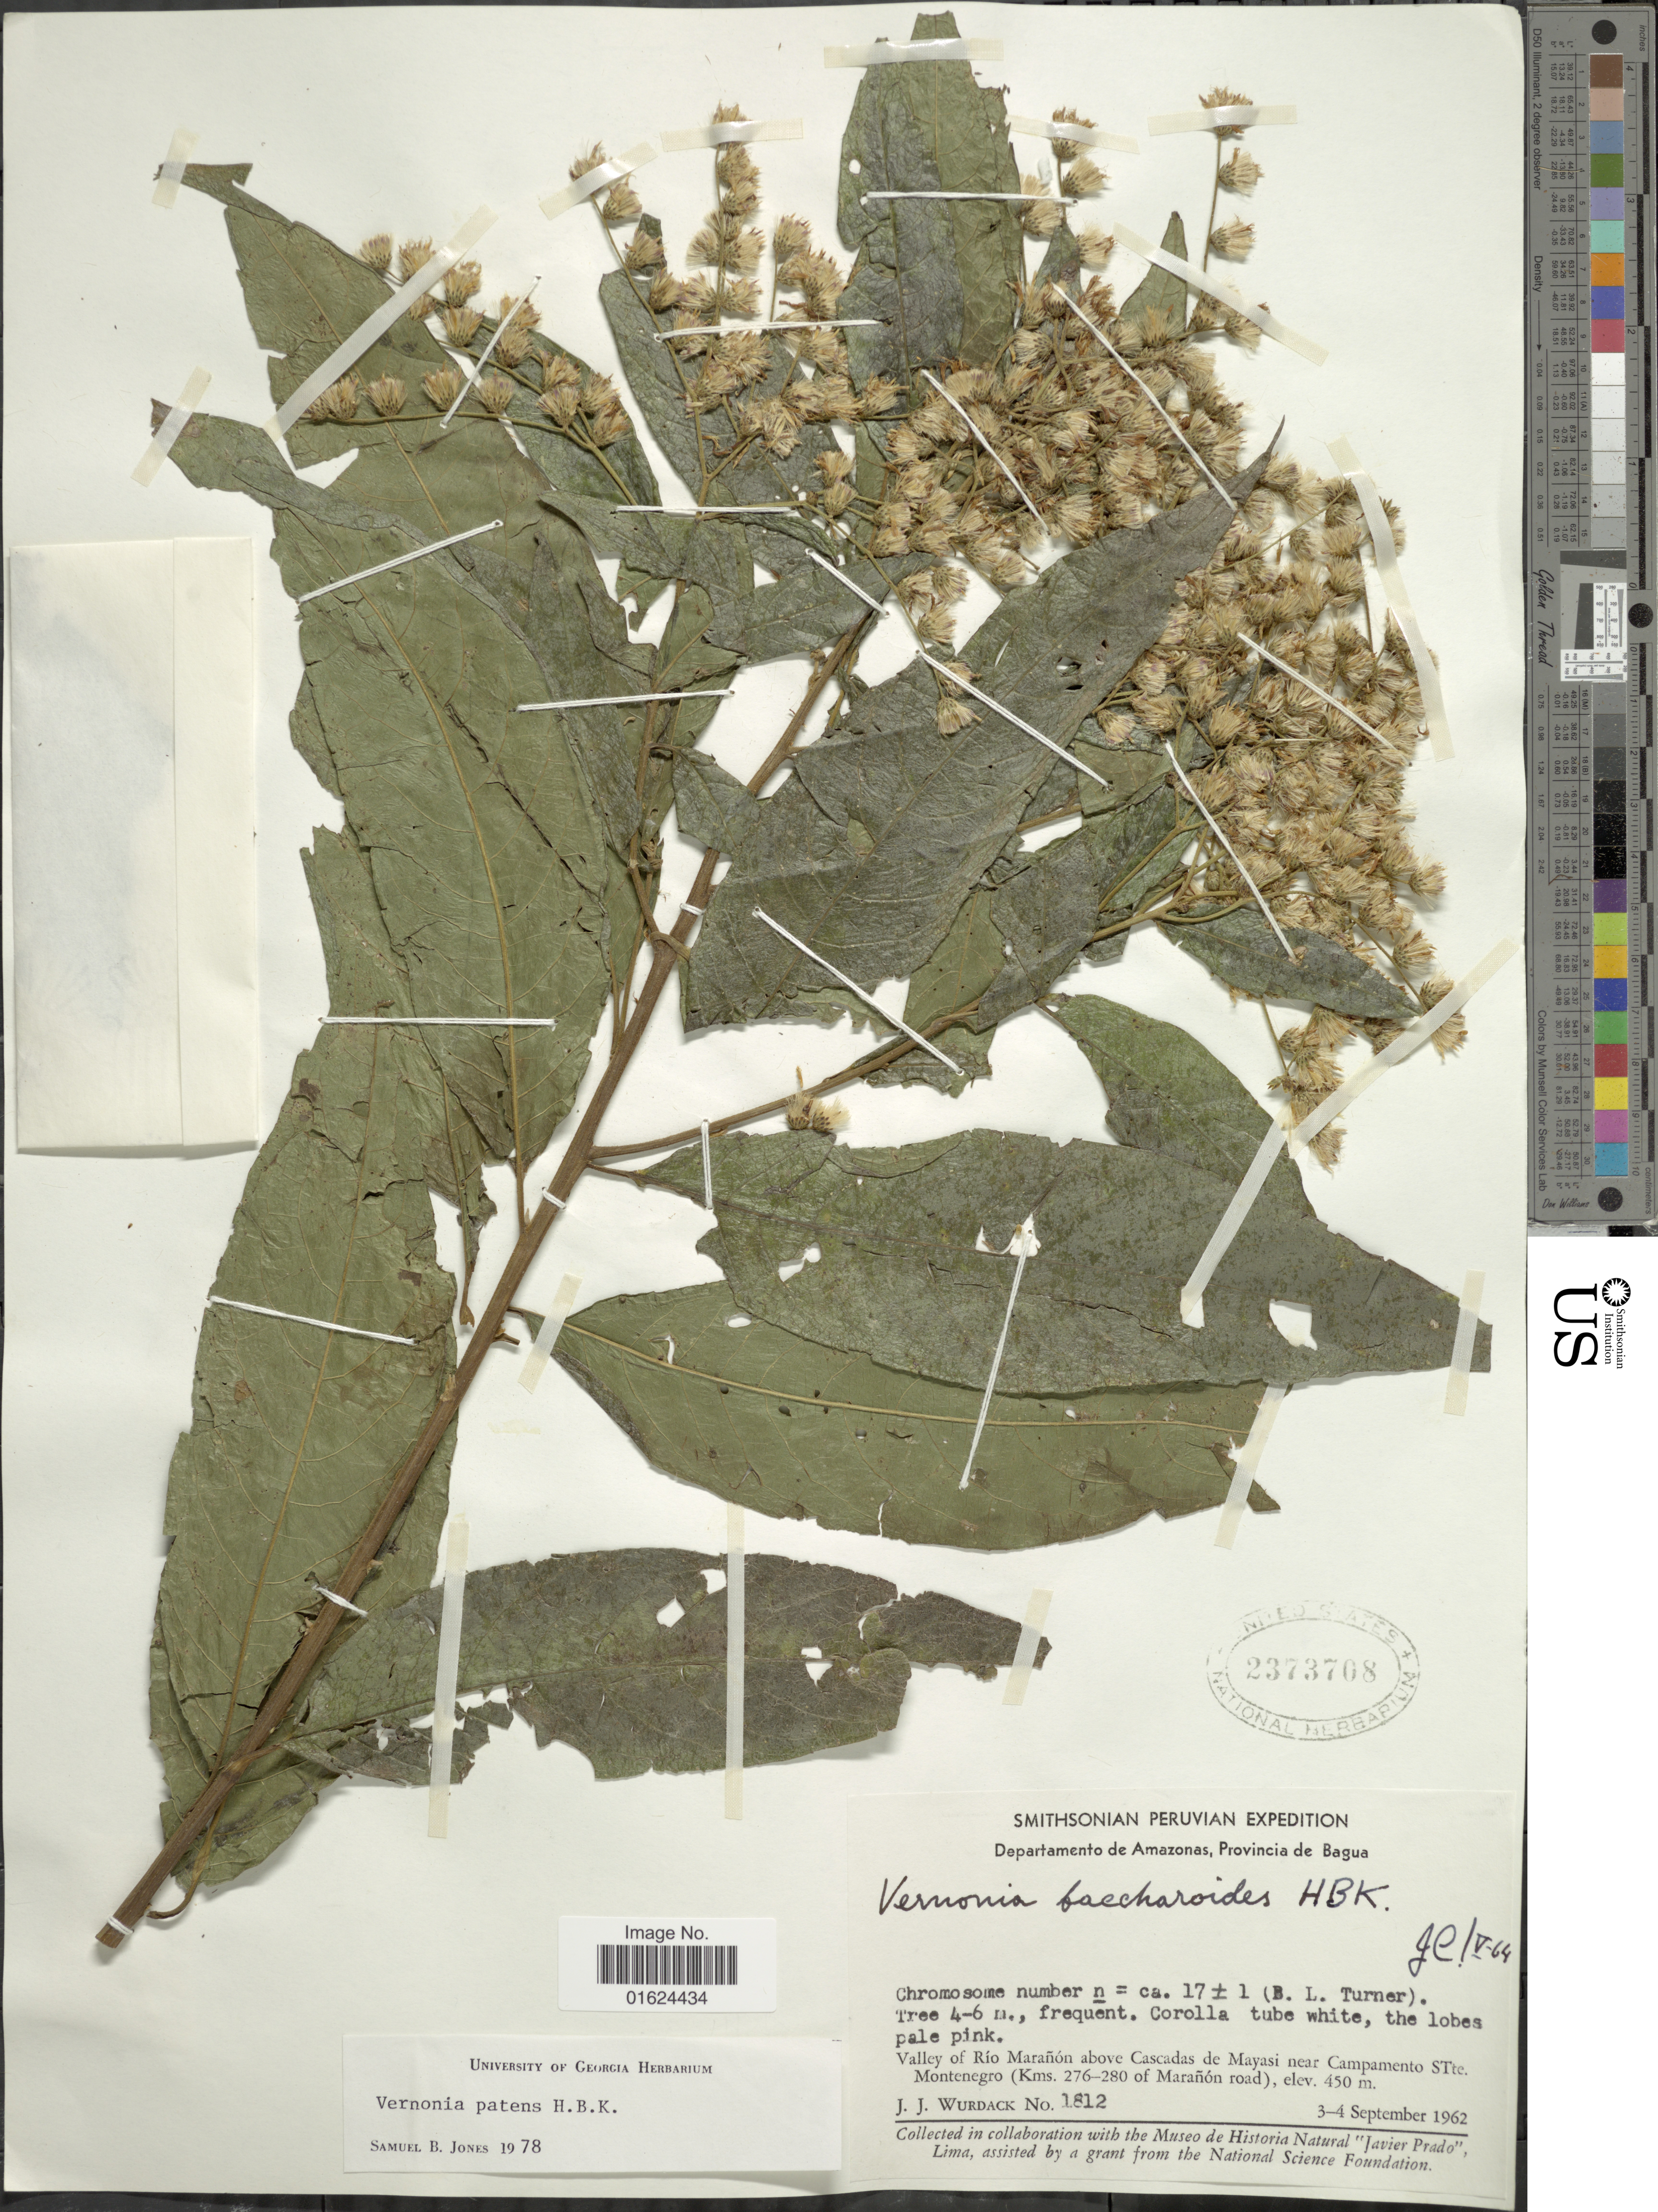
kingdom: Plantae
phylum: Tracheophyta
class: Magnoliopsida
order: Asterales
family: Asteraceae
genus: Vernonanthura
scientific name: Vernonanthura patens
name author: (Kunth) H. Rob.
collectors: J. J. Wurdack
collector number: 1812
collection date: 1962-09-03/1962-09-04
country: Peru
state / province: Amazonas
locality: Departament Amazonas, Province de Bagua, valley of Río Marañón above Cascadas de Mayasi near Campamenyo STte Montenegro (Kms. 276-280 of Marañón road)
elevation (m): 450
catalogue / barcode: US 2373708